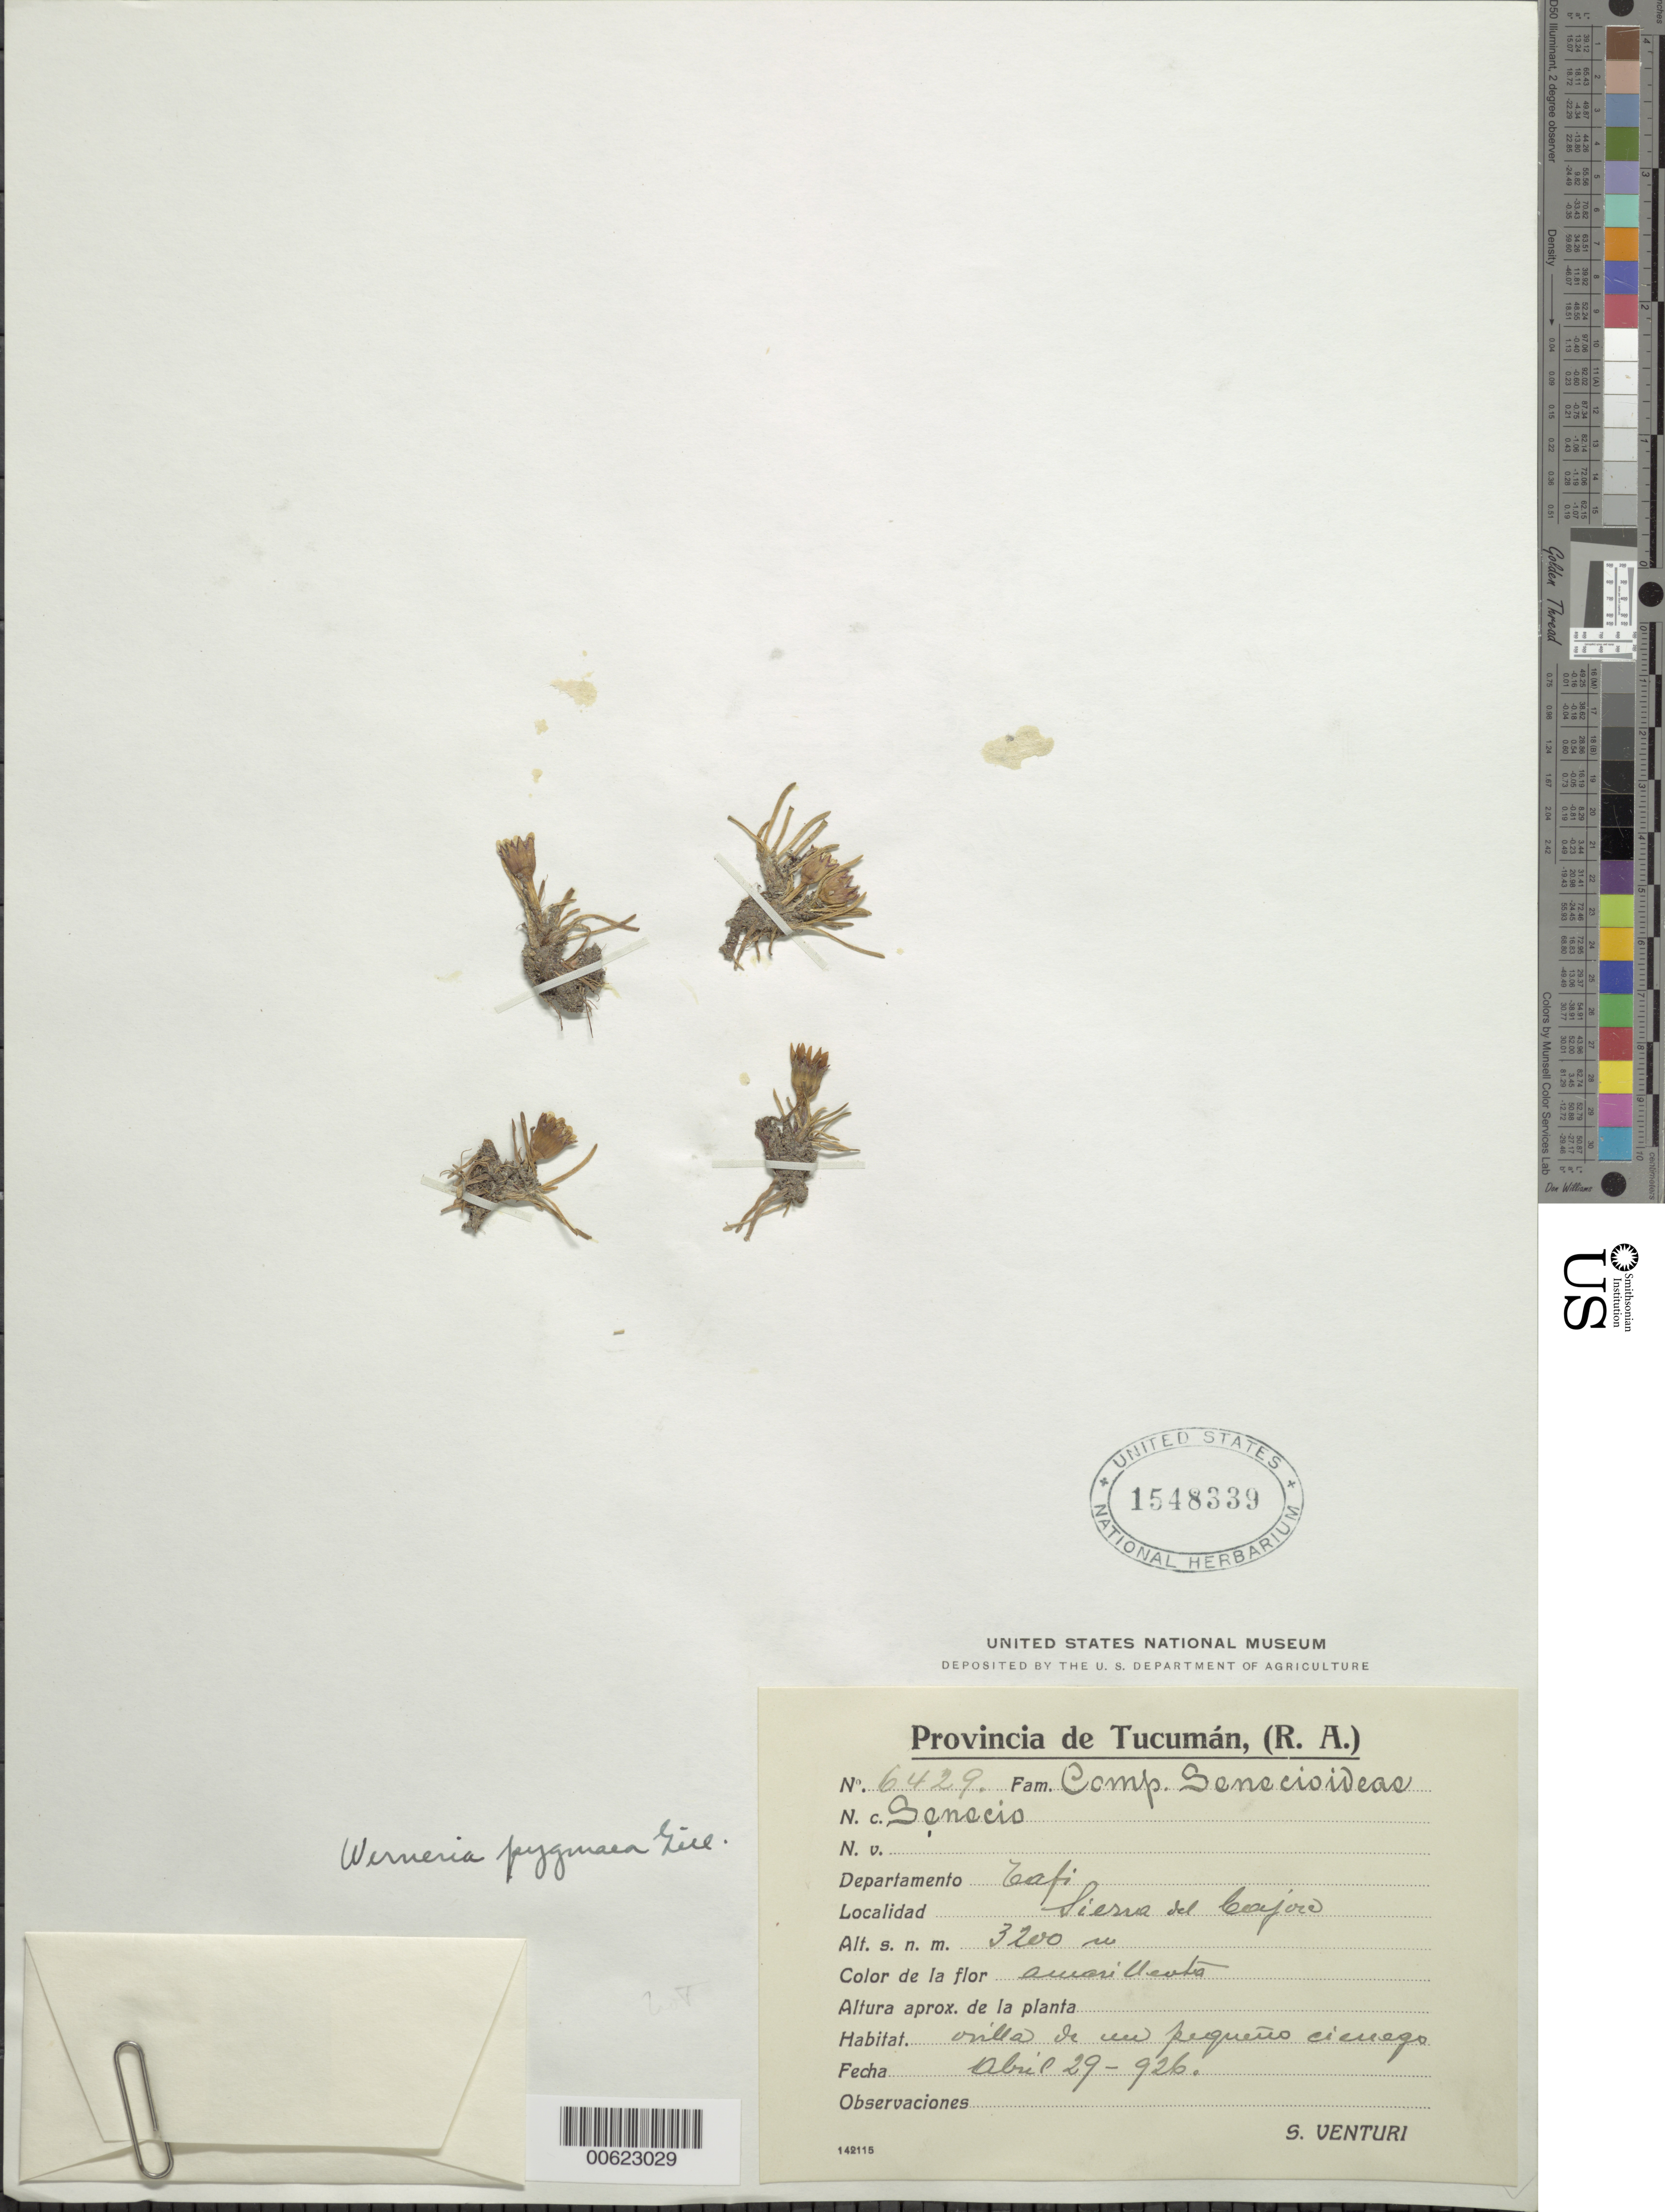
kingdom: Plantae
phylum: Tracheophyta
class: Magnoliopsida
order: Asterales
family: Asteraceae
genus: Werneria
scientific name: Werneria pygmaea complex graminifolia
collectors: S. Venturi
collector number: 6429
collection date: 1926-04-29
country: Argentina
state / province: Tucuman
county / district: Tafi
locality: Sierra del Cajon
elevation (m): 3200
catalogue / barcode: US 1548339